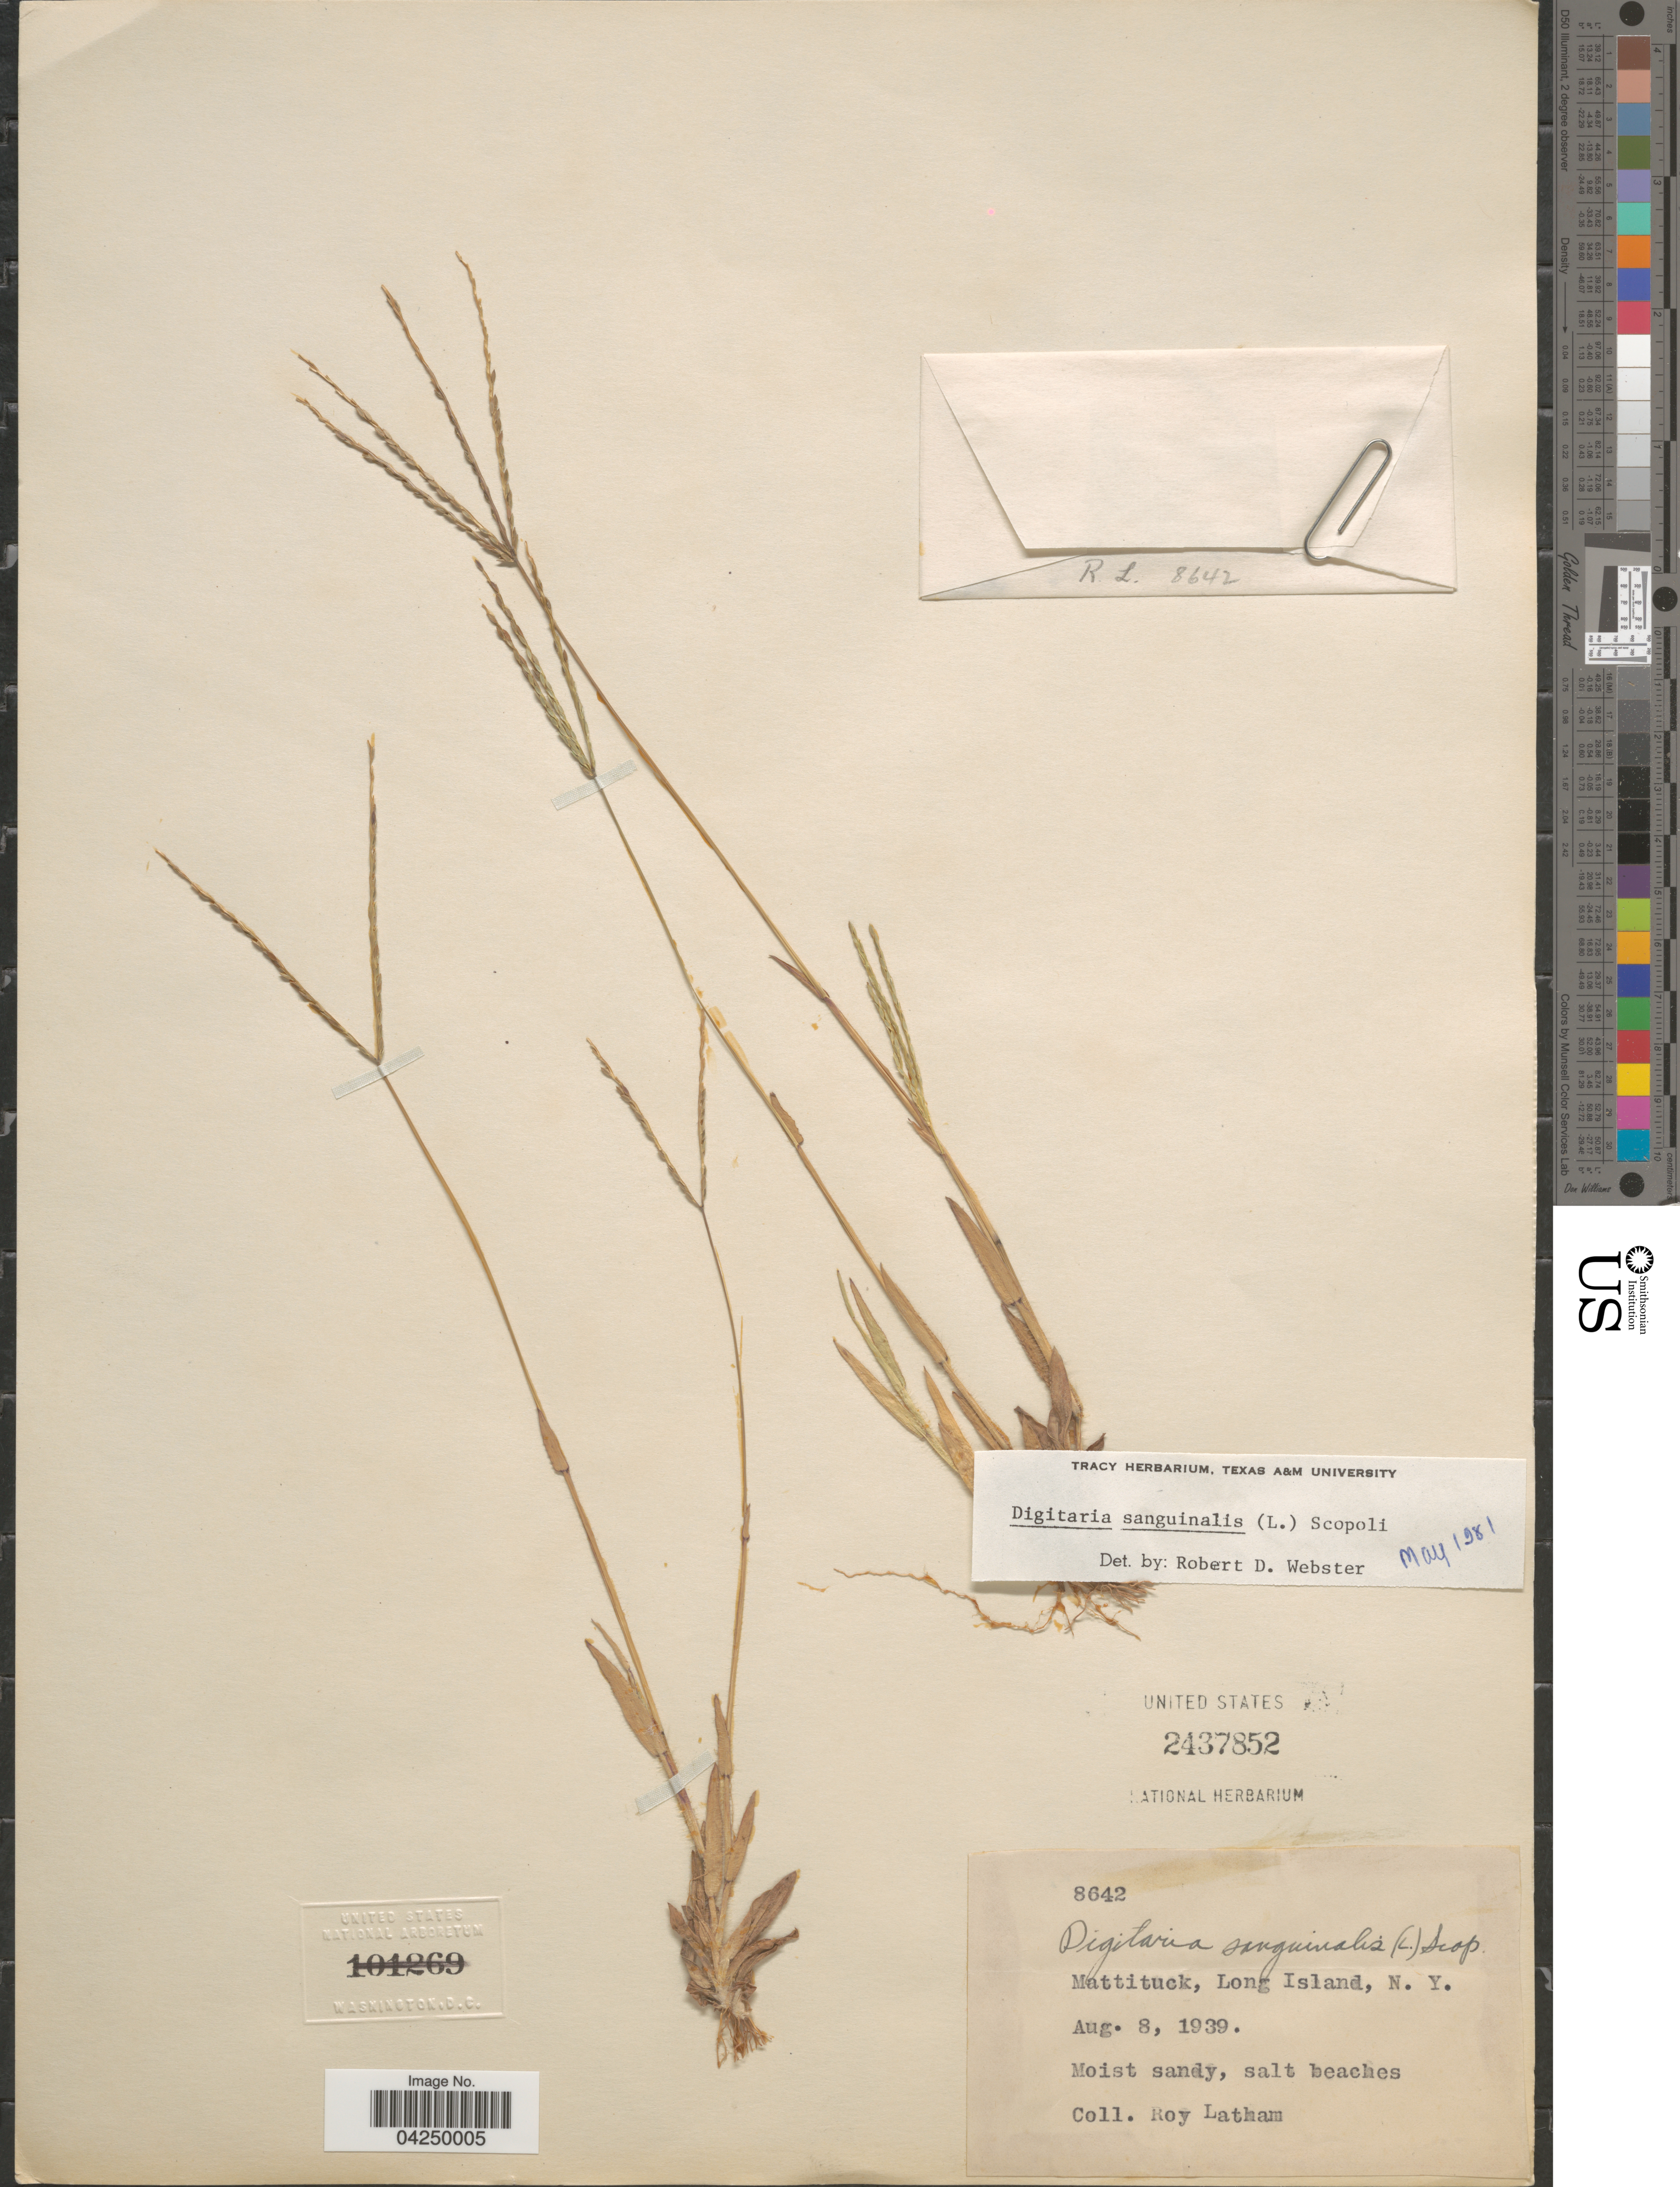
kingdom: Plantae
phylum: Tracheophyta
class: Liliopsida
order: Poales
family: Poaceae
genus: Digitaria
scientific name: Digitaria sanguinalis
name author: (L.) Scop.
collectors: R. Latham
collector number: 8642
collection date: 1939-08-08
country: United States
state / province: New York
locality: Mattituck, Long Island.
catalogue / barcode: US 2437852